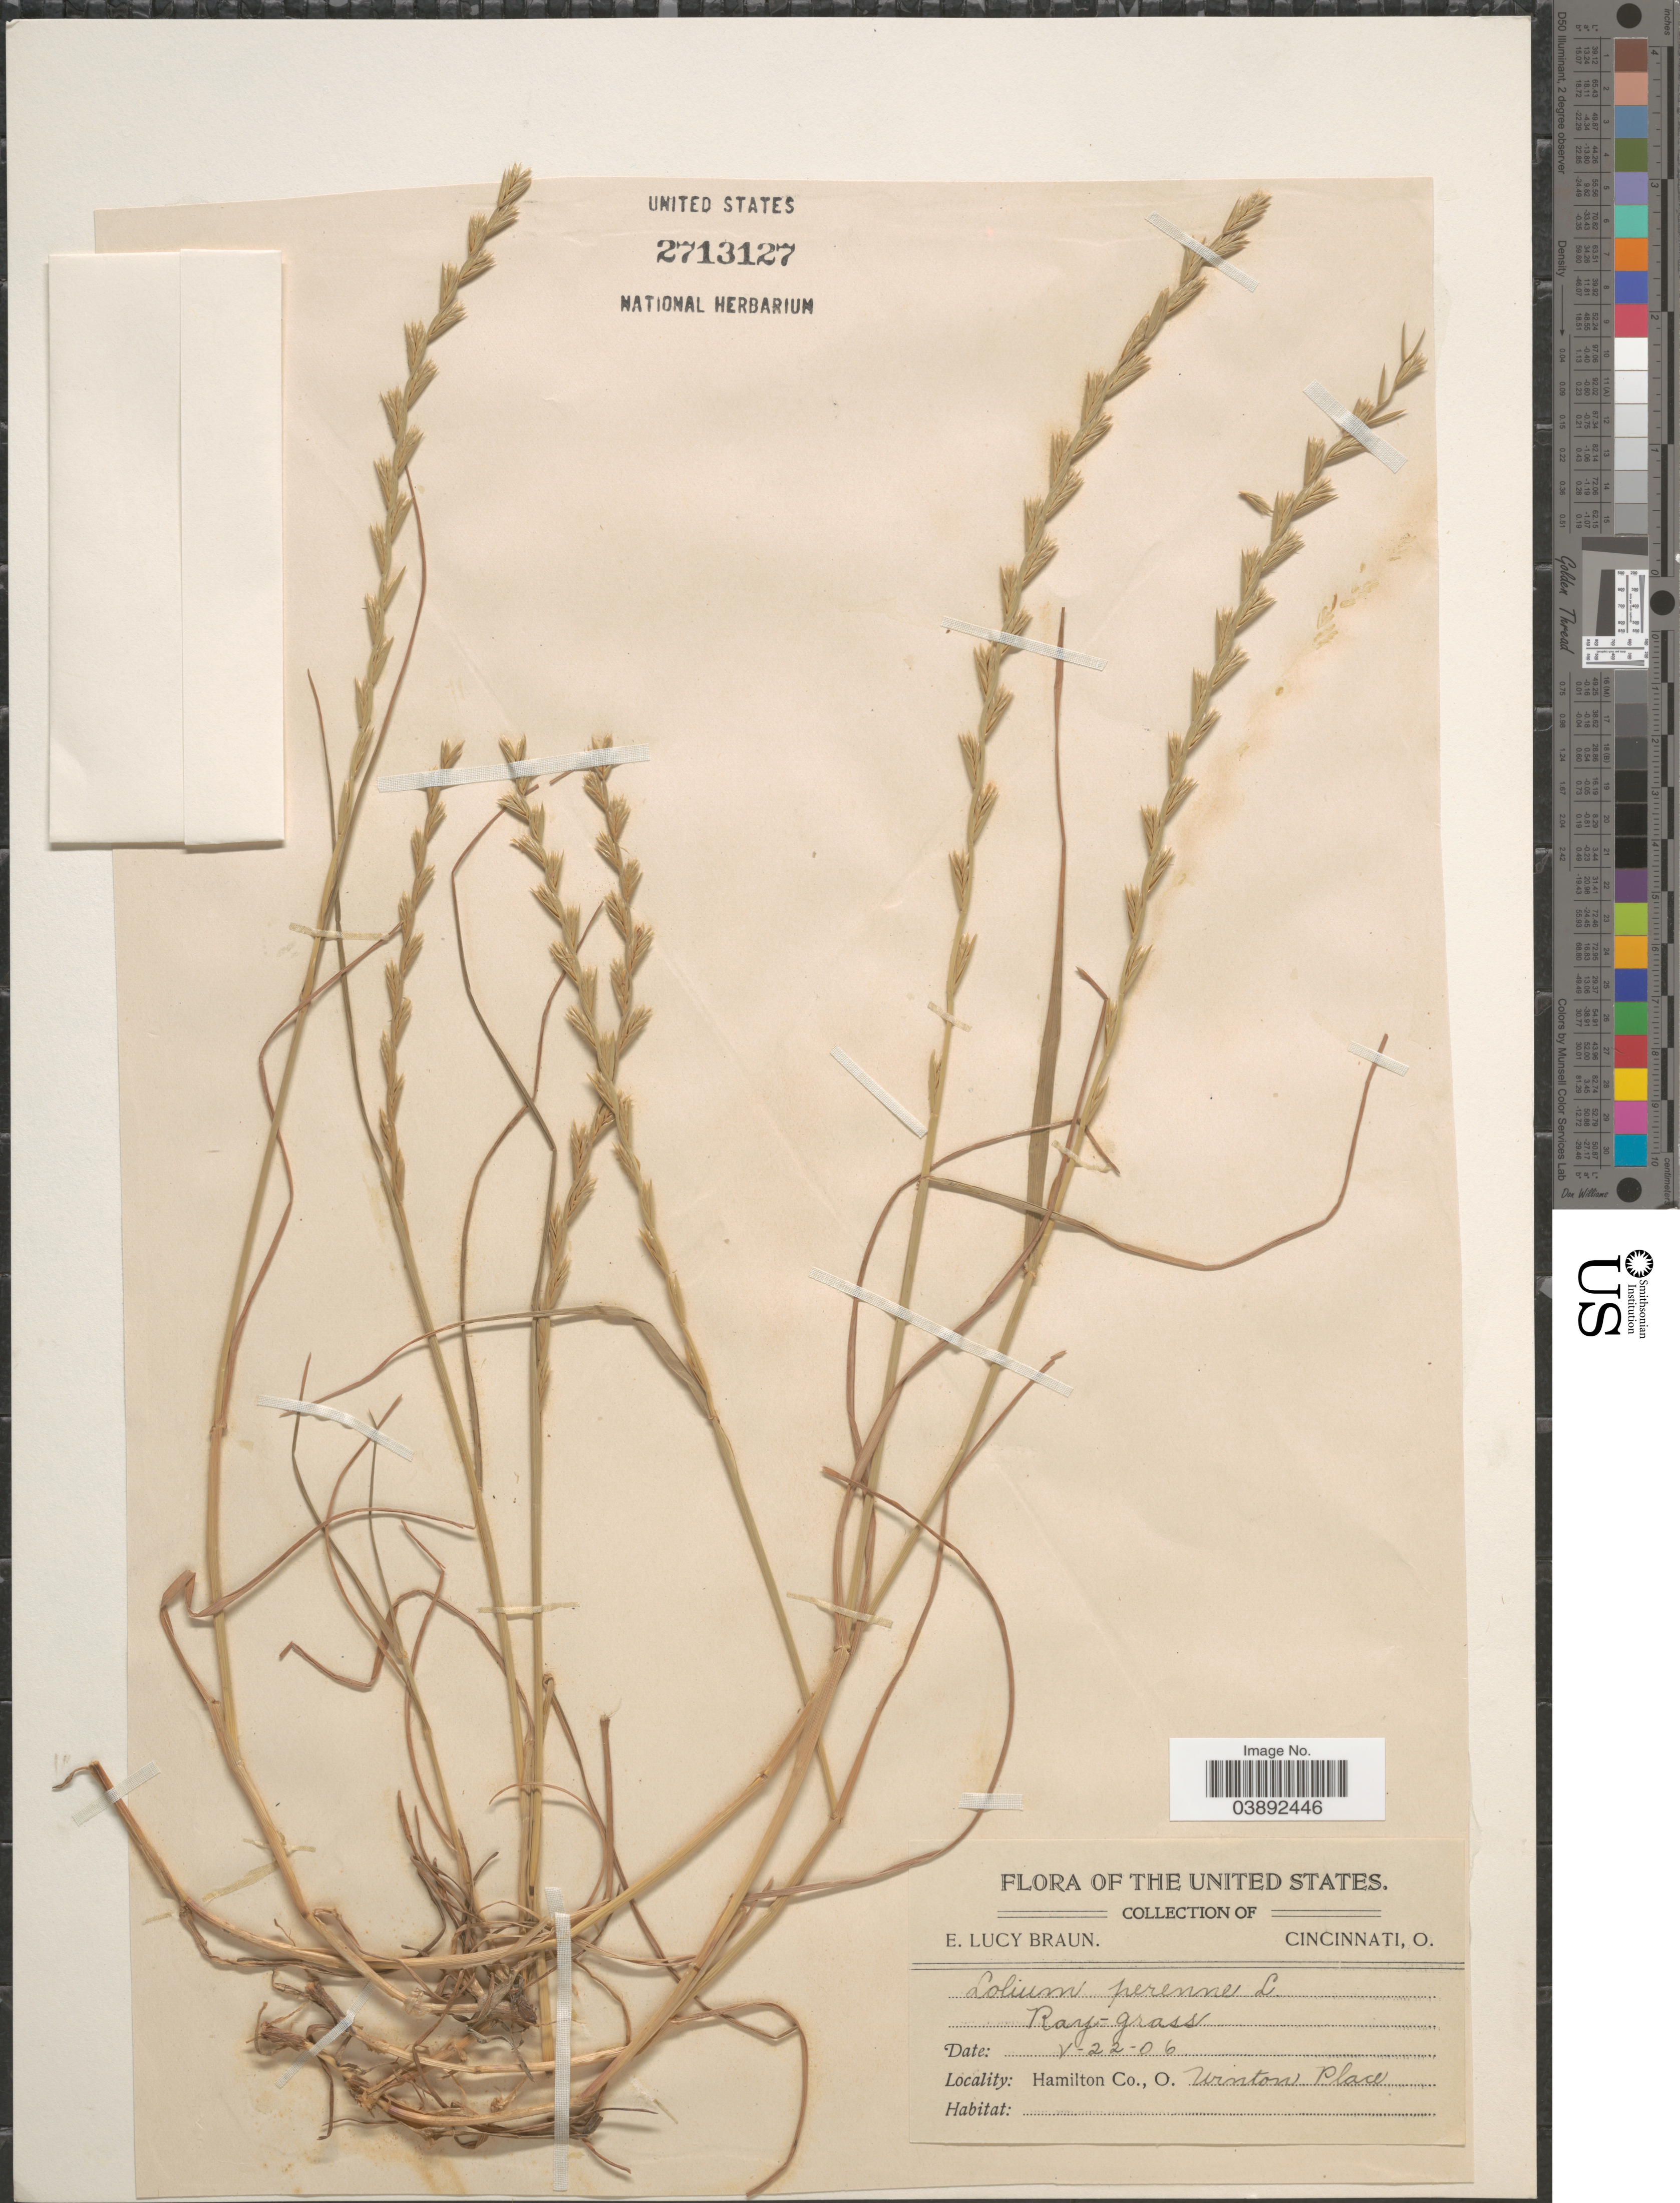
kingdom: Plantae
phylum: Tracheophyta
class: Liliopsida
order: Poales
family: Poaceae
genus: Lolium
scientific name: Lolium perenne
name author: L.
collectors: E. L. Braun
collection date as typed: Transcribed d/m/y: 22/5/6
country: United States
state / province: Ohio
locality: Hamilton Co., Winton Place.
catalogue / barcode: US 2713127